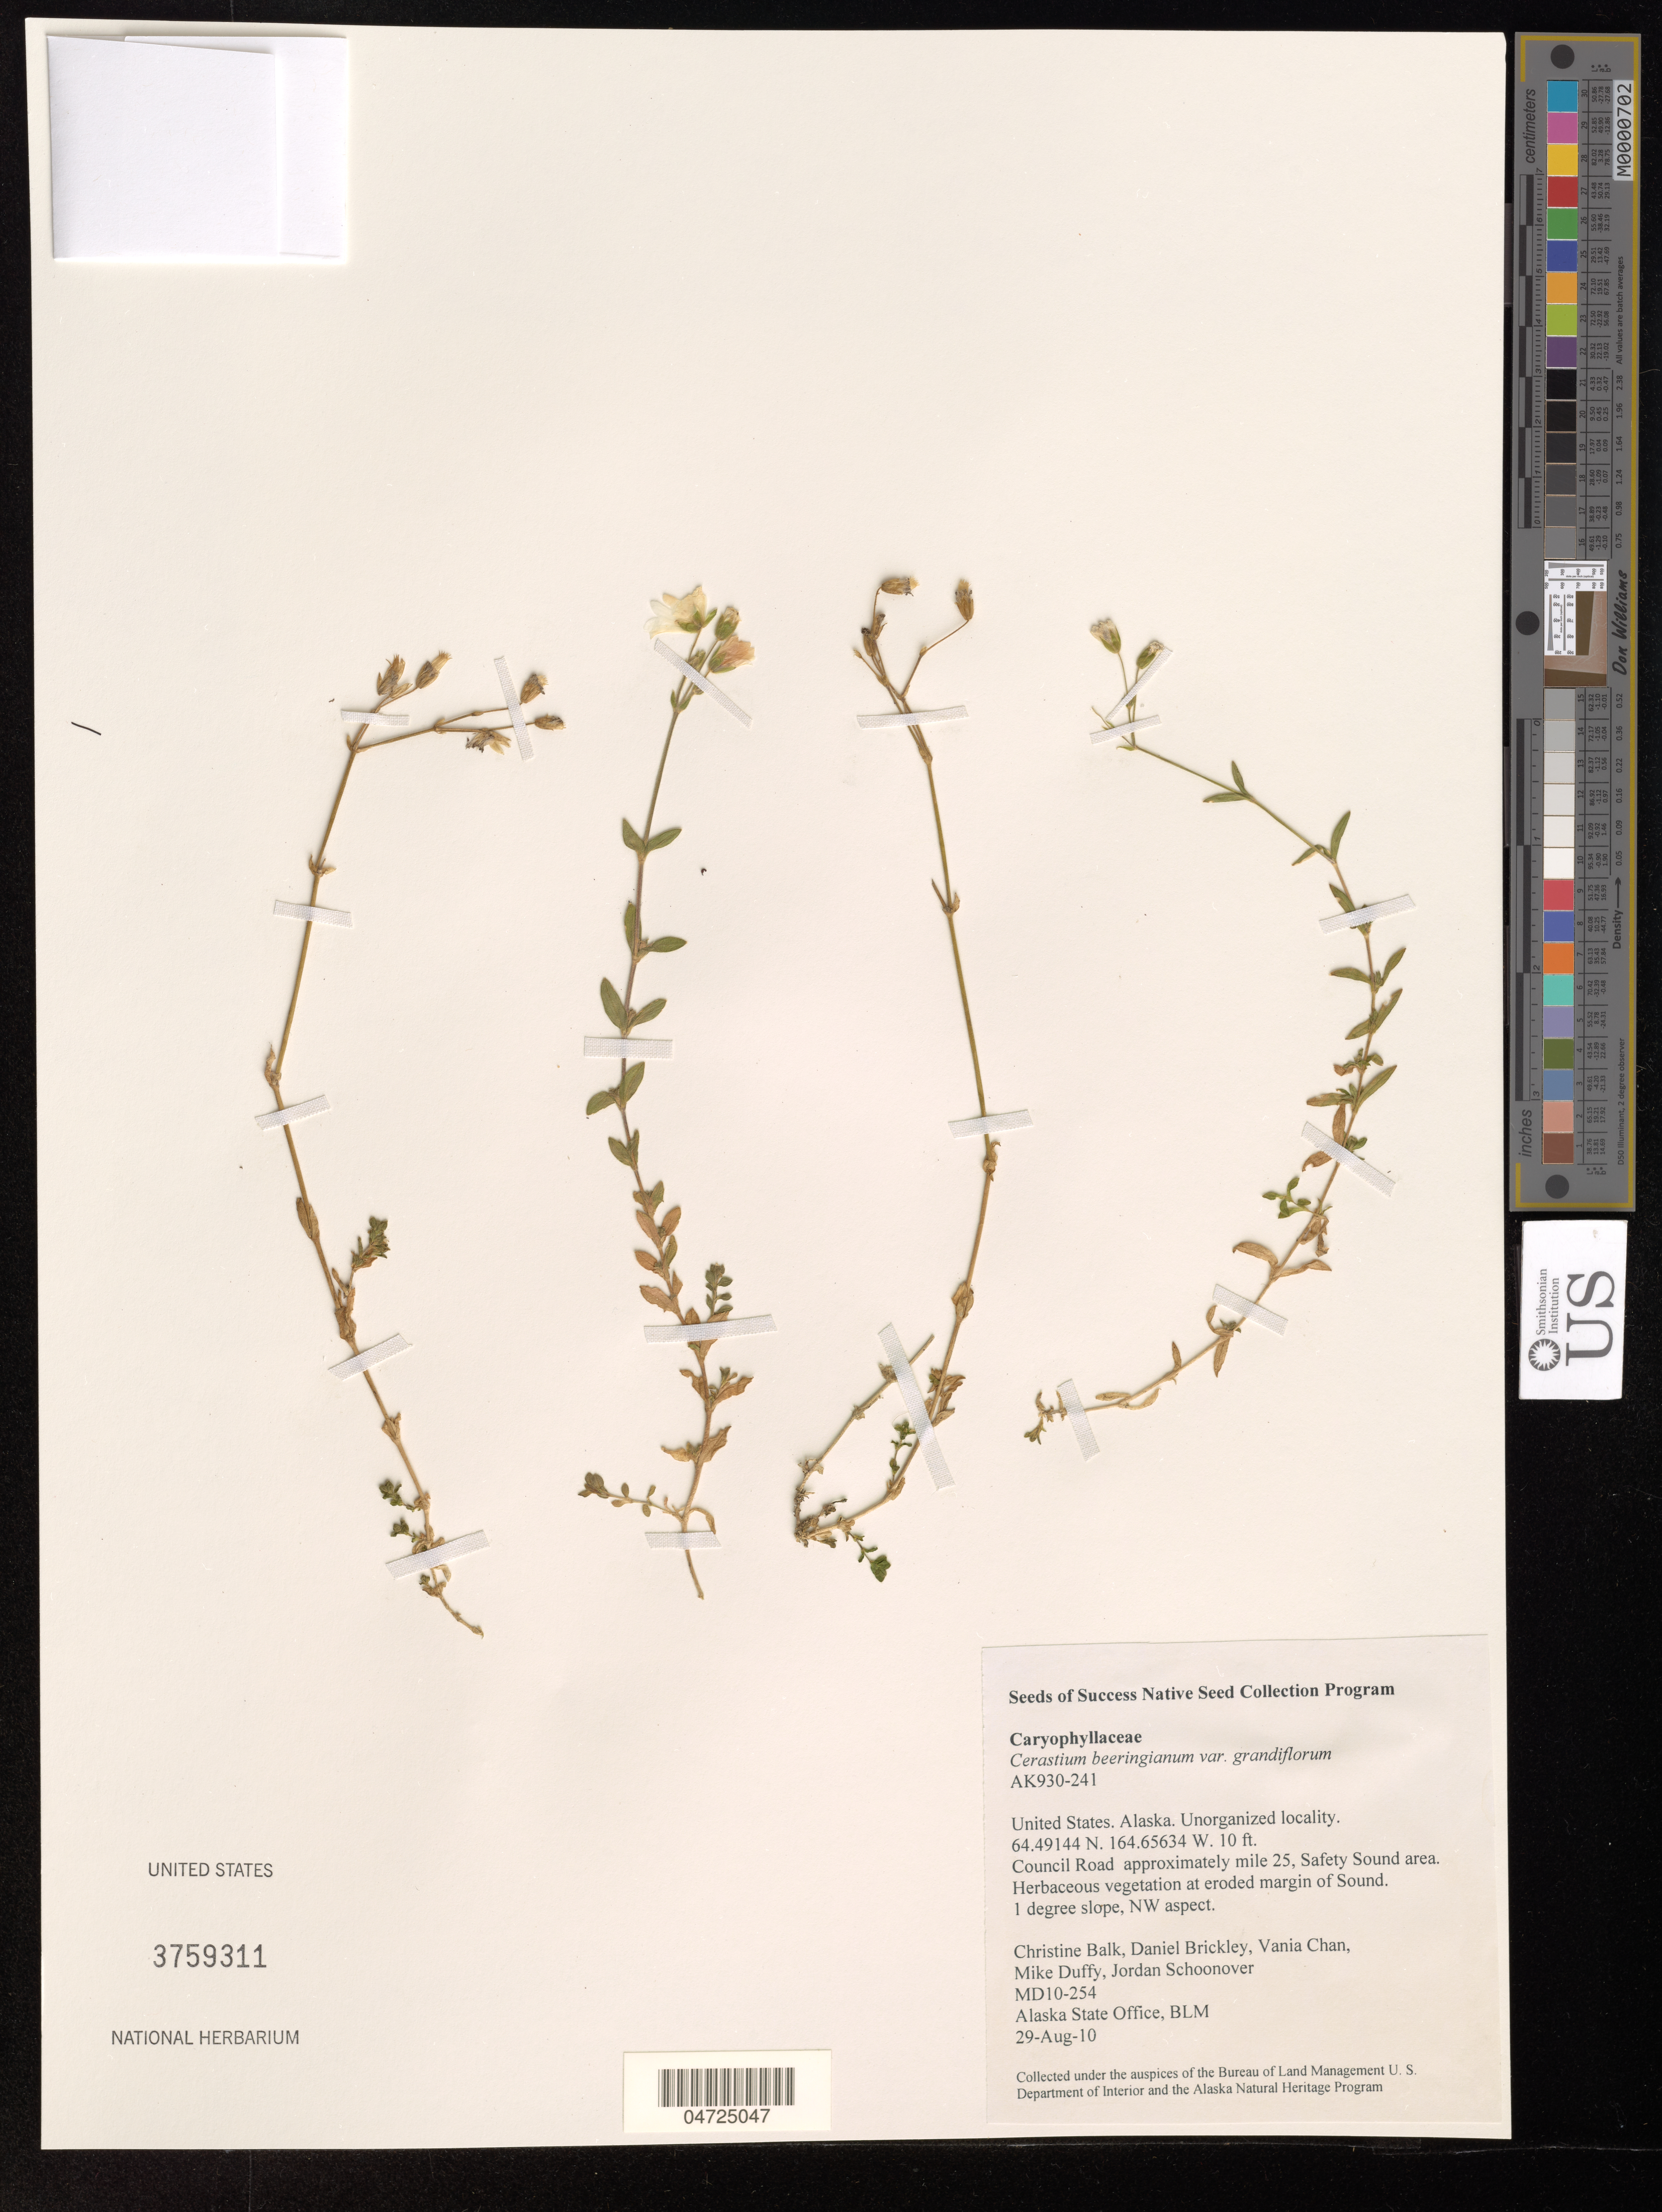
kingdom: Plantae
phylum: Tracheophyta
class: Magnoliopsida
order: Caryophyllales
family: Caryophyllaceae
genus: Cerastium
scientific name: Cerastium beeringianum var. grandiflorum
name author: Hultén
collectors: C. Balk, D. Brickley, V. Chan & M. Duffy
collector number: MD10-254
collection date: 2010-08-29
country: United States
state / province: Alaska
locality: Council Road approximately mile 25, Safety Sound area. NW aspect.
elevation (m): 3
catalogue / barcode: US 3759311